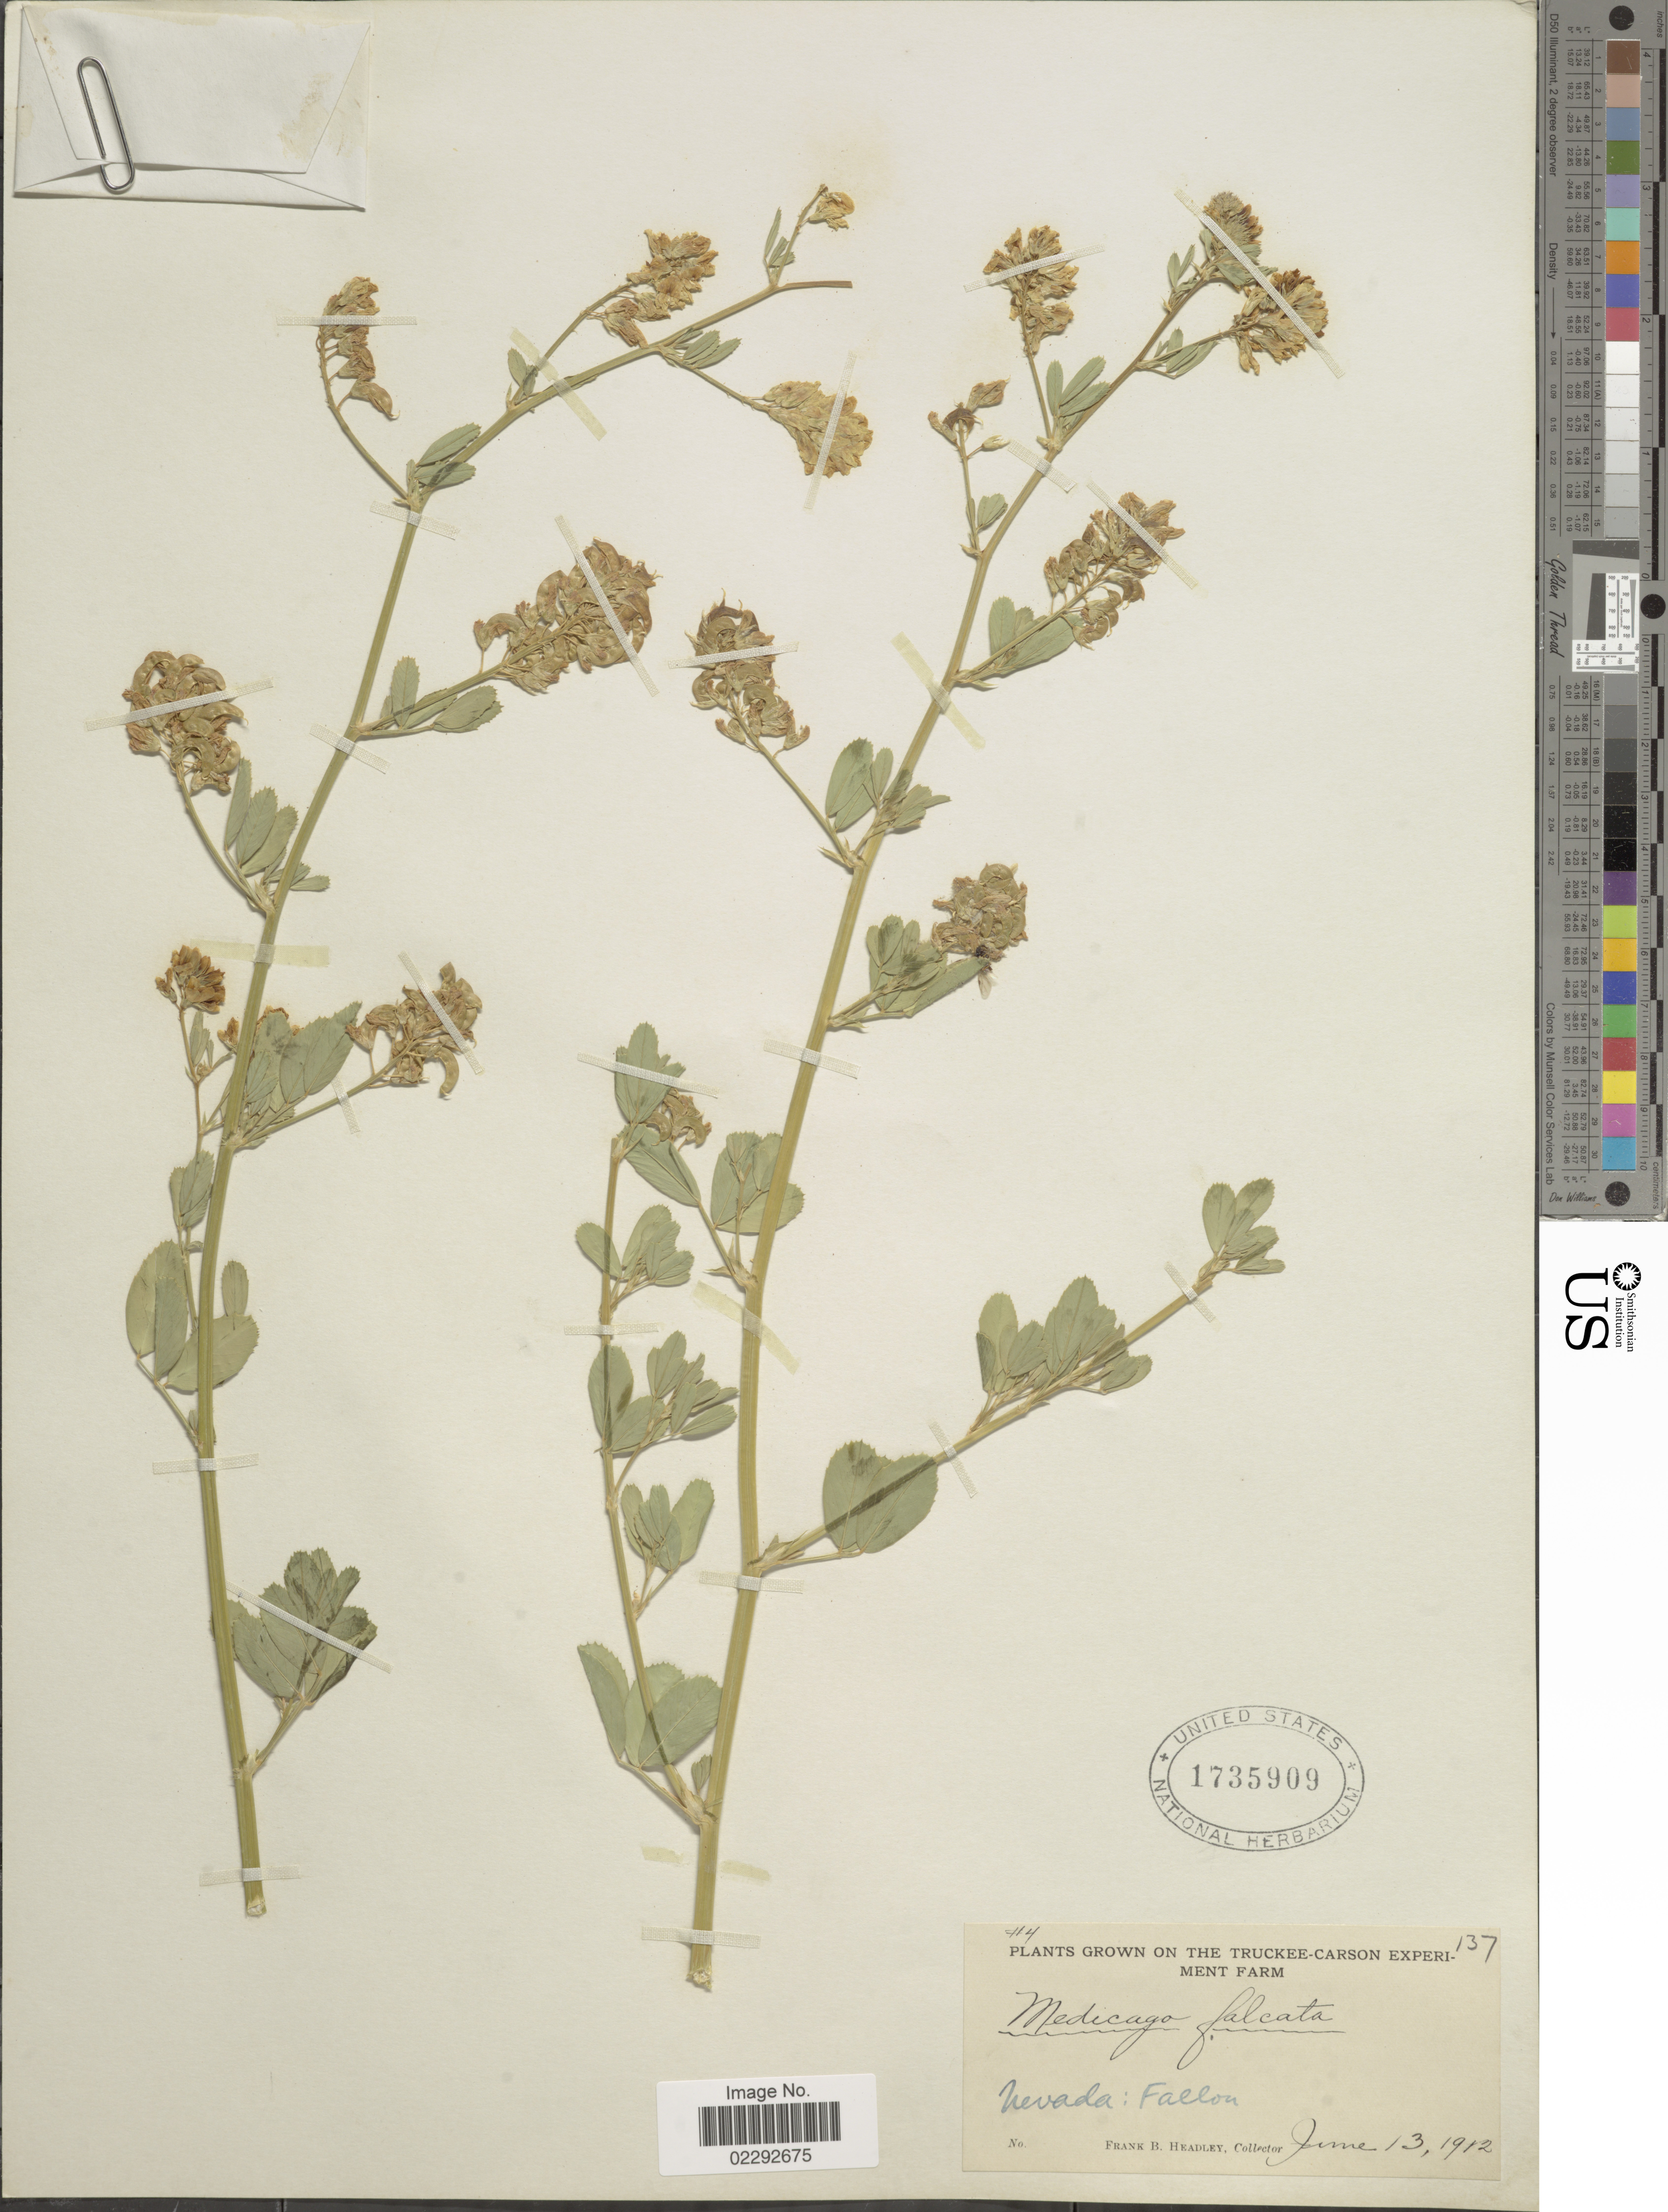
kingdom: Plantae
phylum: Tracheophyta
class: Magnoliopsida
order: Fabales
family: Fabaceae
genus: Medicago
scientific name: Medicago falcata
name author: L.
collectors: F. B. Headley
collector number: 4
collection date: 1912-06-13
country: United States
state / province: Nevada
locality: Truckee-Carson Experiment Farm. Falcon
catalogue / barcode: US 1735909